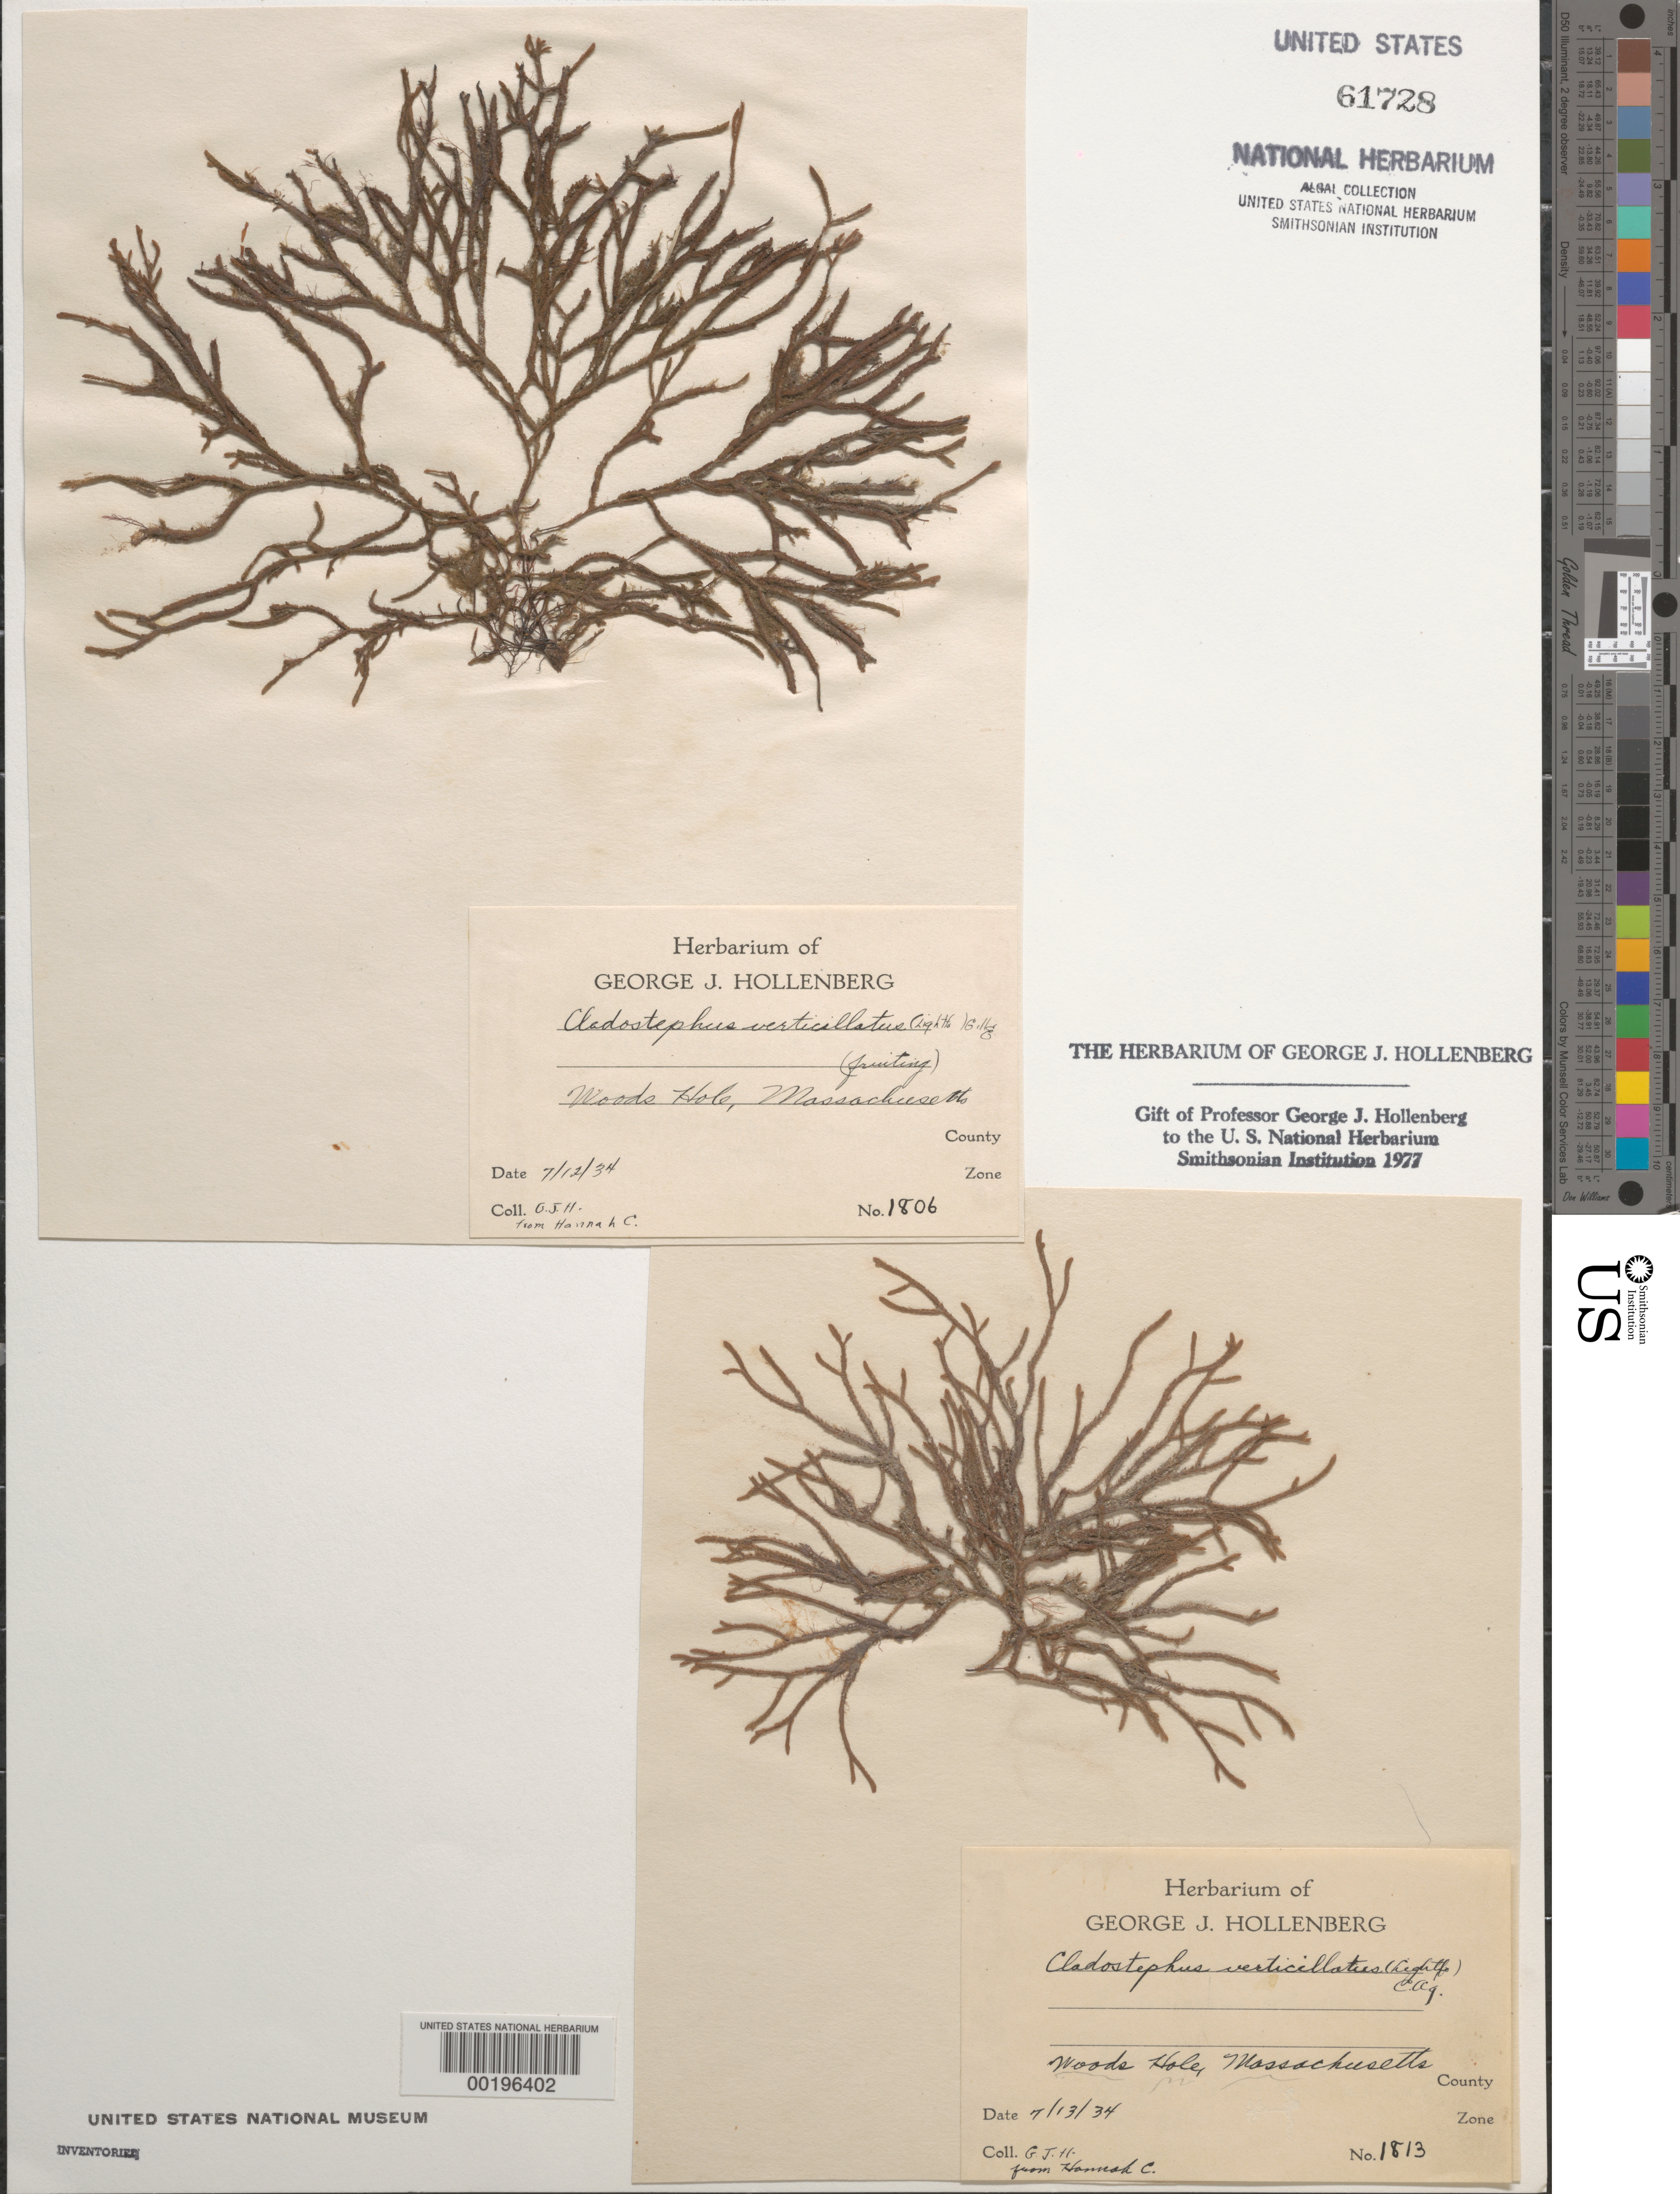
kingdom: Chromista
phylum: Ochrophyta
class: Phaeophyceae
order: Sphacelariales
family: Cladostephaceae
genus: Cladostephus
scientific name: Cladostephus hirsutus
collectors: G. Hollenberg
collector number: GJH 1806 & GJH 1813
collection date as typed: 12 Jul 1934 AND 13 Jul 1934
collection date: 1934-07-12,1934-07-13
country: United States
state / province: Massachusetts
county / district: Barnstable County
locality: Woods Hole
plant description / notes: From Hannah Croasdale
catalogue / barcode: US 61728